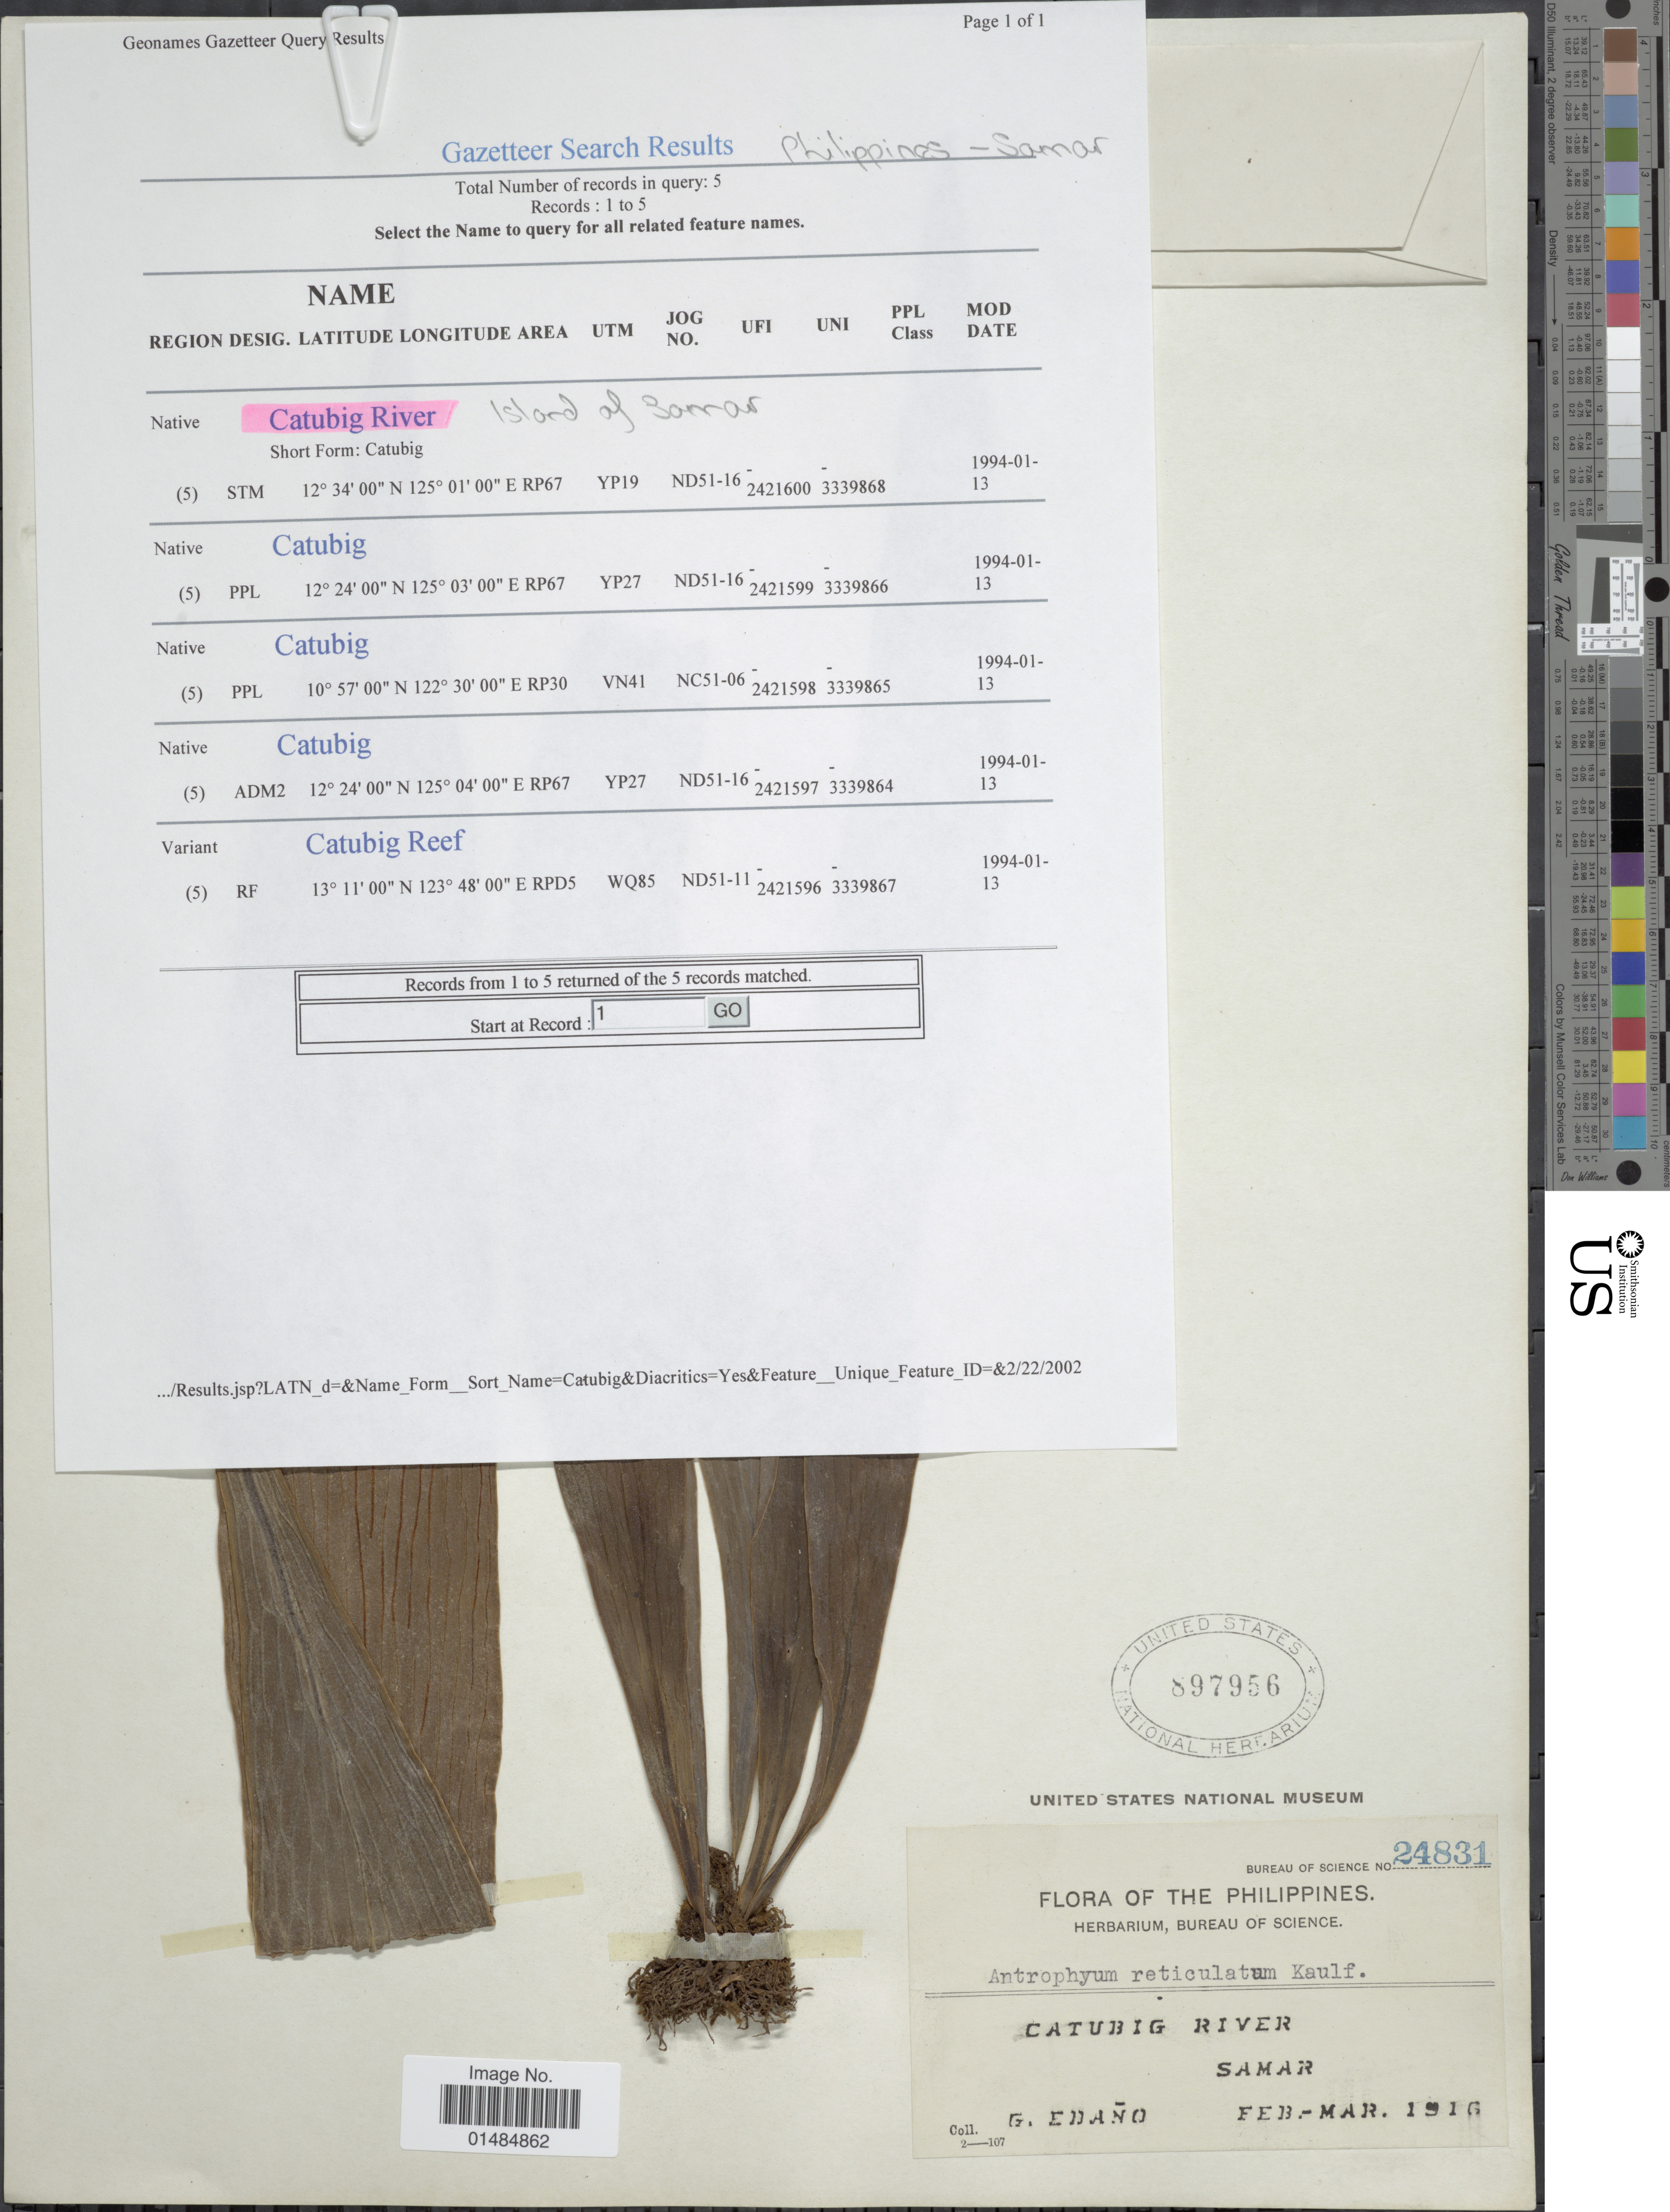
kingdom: Plantae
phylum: Tracheophyta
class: Polypodiopsida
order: Polypodiales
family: Pteridaceae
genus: Antrophyum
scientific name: Antrophyum reticulatum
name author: (G. Forst.) Kaulf.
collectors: G. Edaño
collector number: Bureau of Science 24831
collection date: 1916-02/1916-03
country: Philippines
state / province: Eastern Visayas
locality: Catubig River, Samar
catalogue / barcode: US 897956